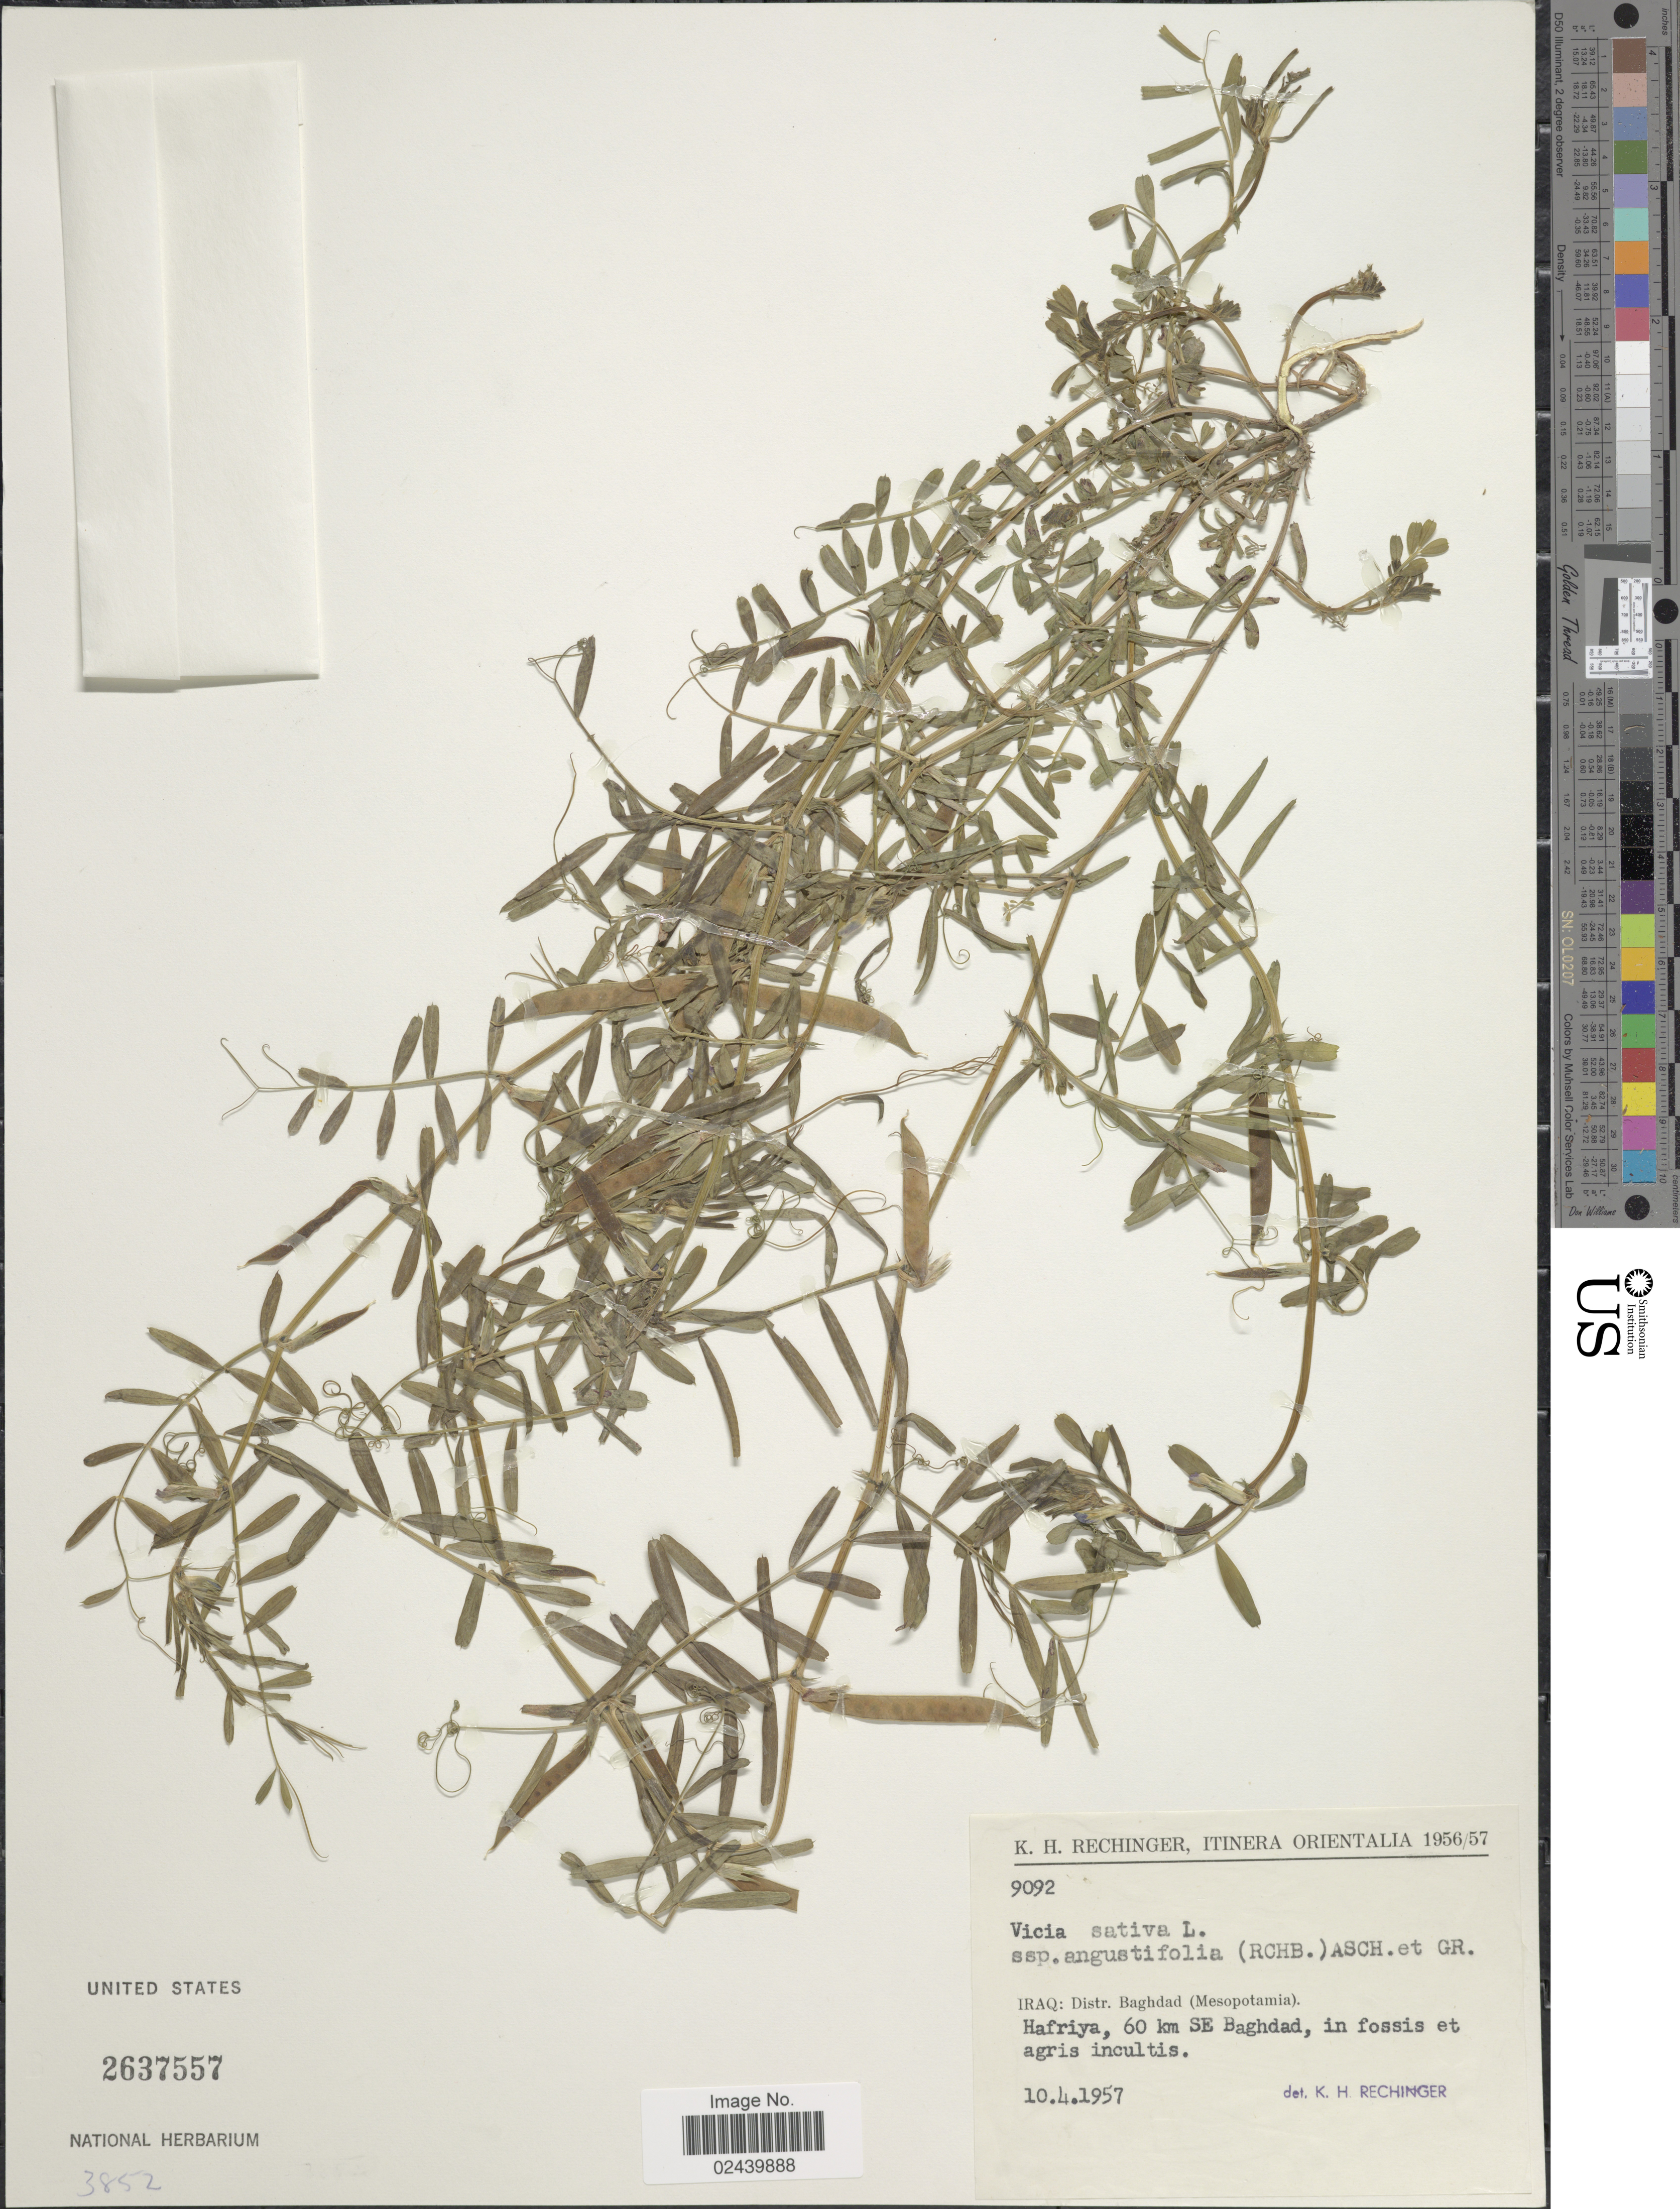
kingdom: Plantae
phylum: Tracheophyta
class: Magnoliopsida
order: Fabales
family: Fabaceae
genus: Vicia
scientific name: Vicia sativa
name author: L.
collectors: K. H. Rechinger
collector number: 9092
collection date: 1957-04-10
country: Iraq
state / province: Baghdad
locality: Orientalia. Distr. Baghdad (Mesopotamia)/ Hafriya, 60 km SE Baghdad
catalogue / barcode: US 2637557